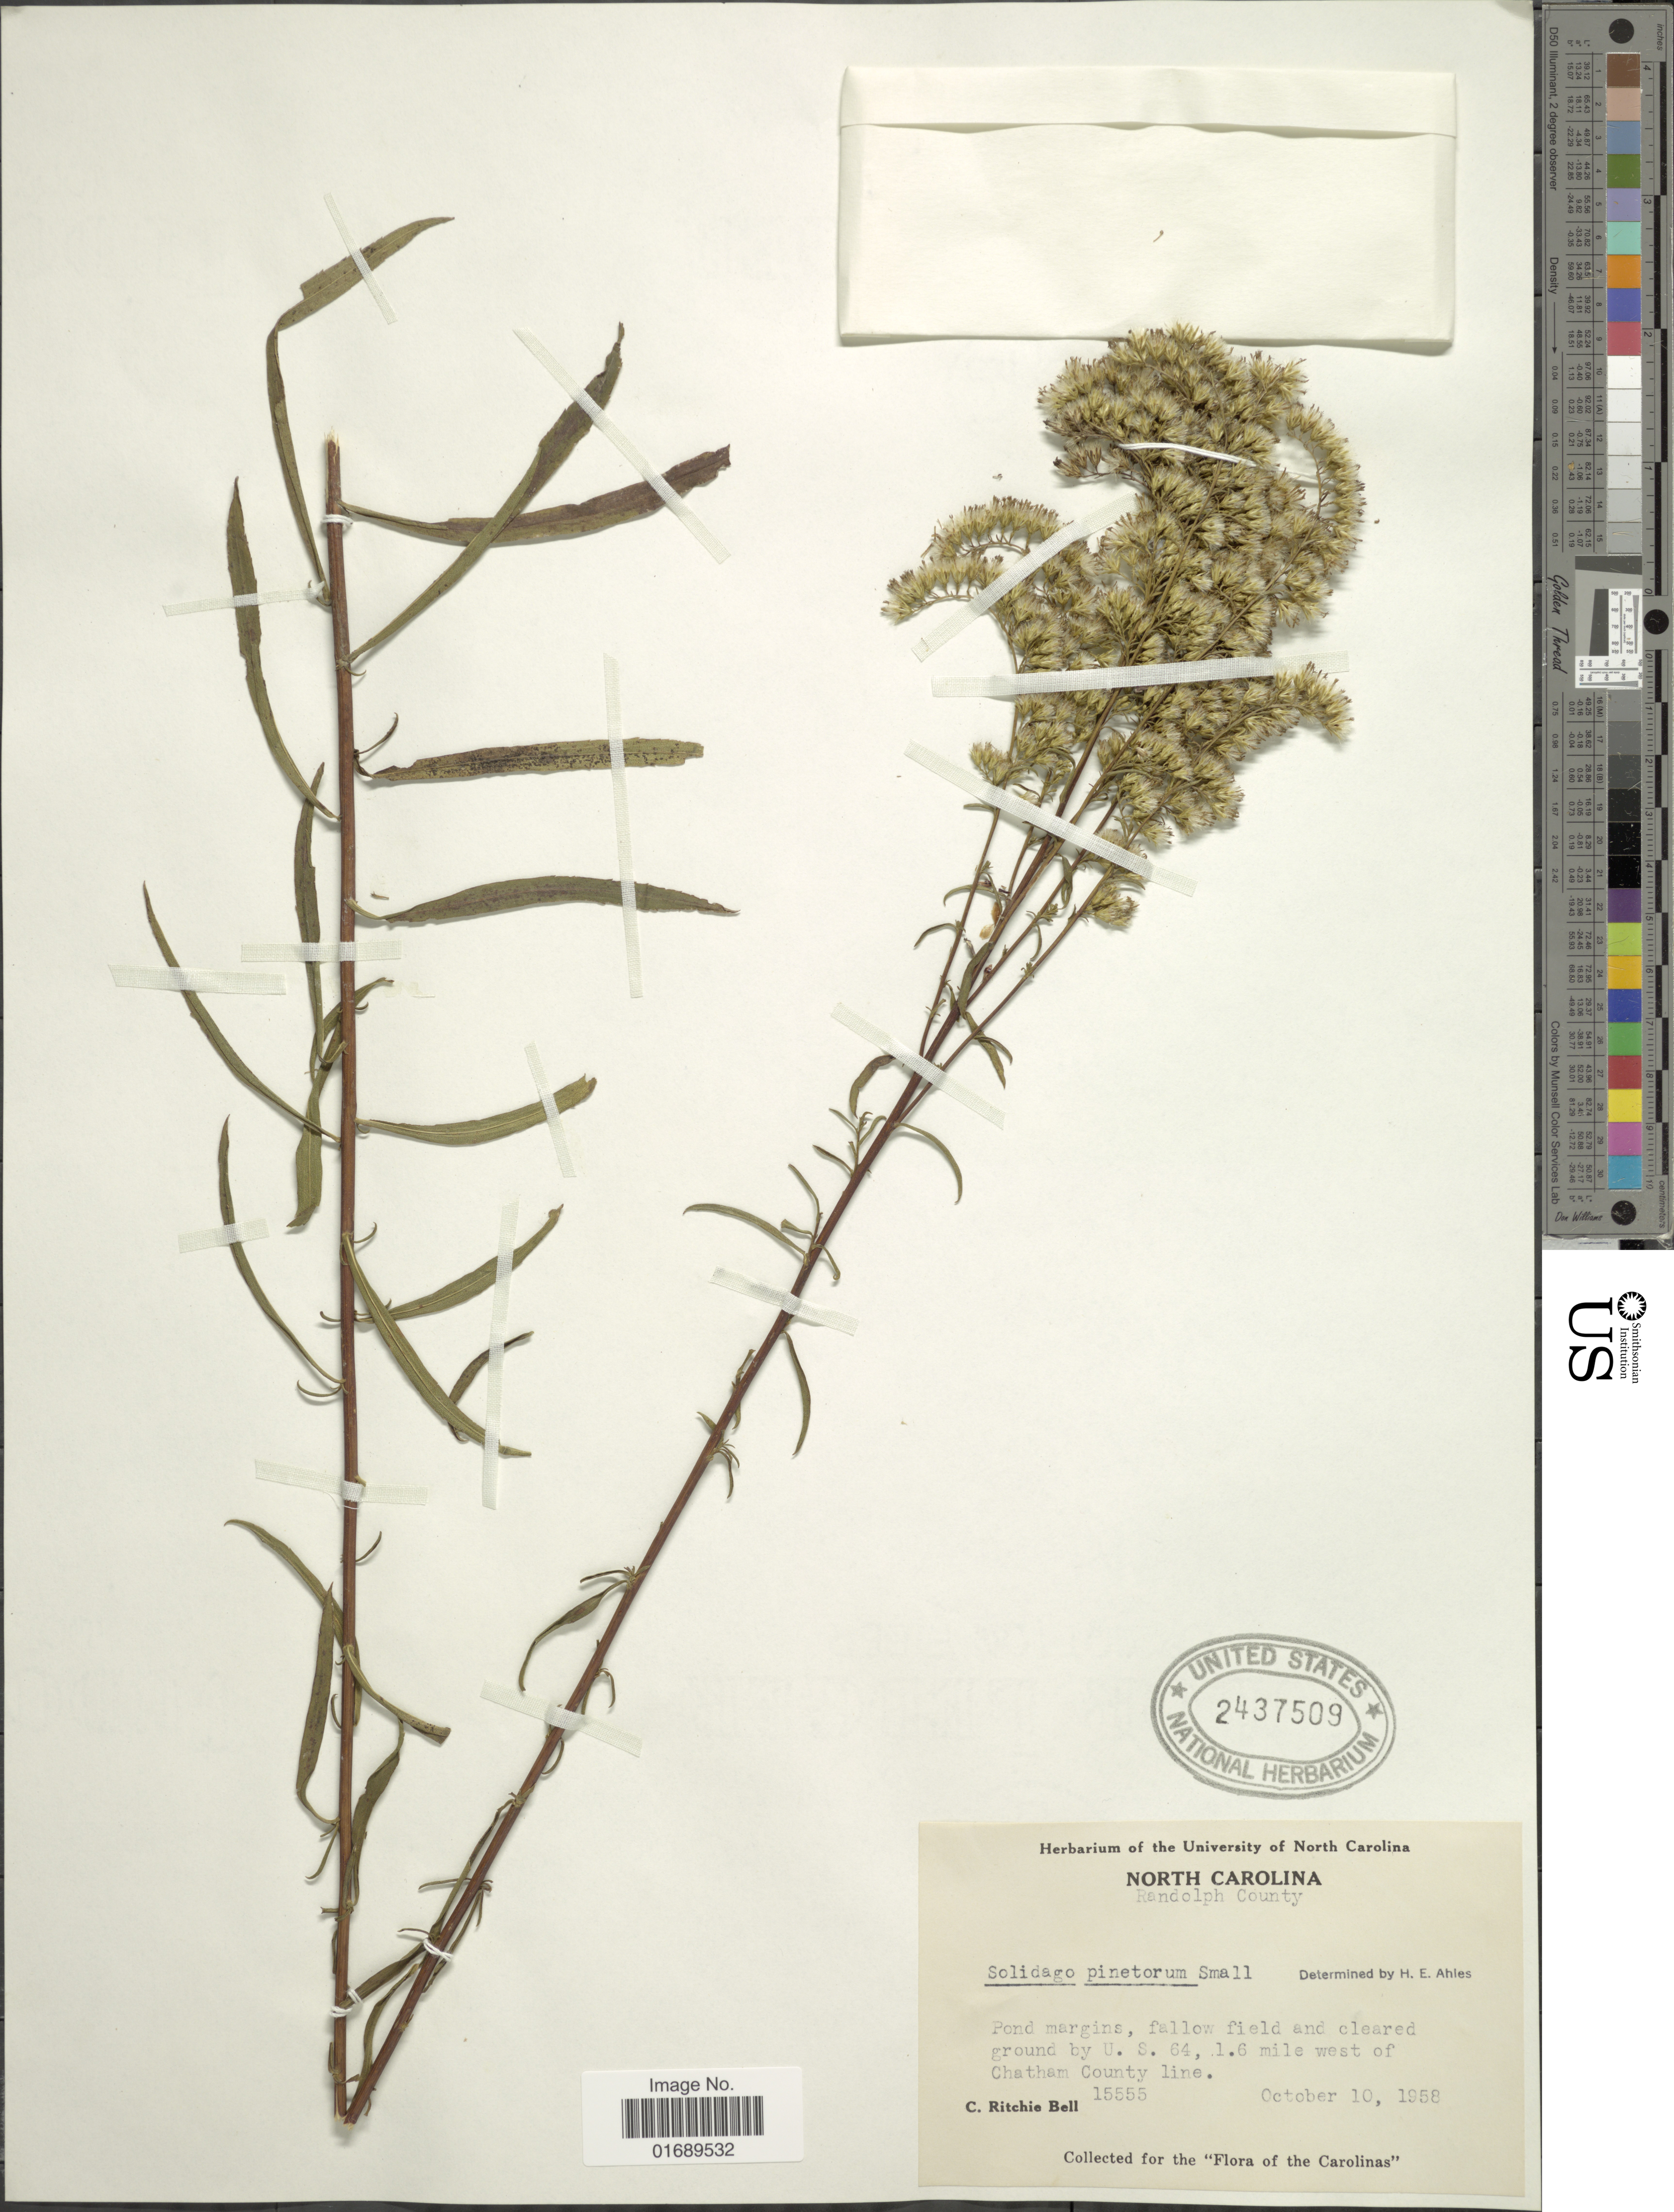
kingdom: Plantae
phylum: Tracheophyta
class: Magnoliopsida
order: Asterales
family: Asteraceae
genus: Solidago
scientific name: Solidago pinetorum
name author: Aiton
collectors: C. R. Bell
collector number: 15555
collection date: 1958-10-10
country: United States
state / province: North Carolina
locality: Randolph County, Pond margins, fallow field and cleared ground by U.S. 64, 1.6 mile west of Chatham County line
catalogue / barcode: US 2437509